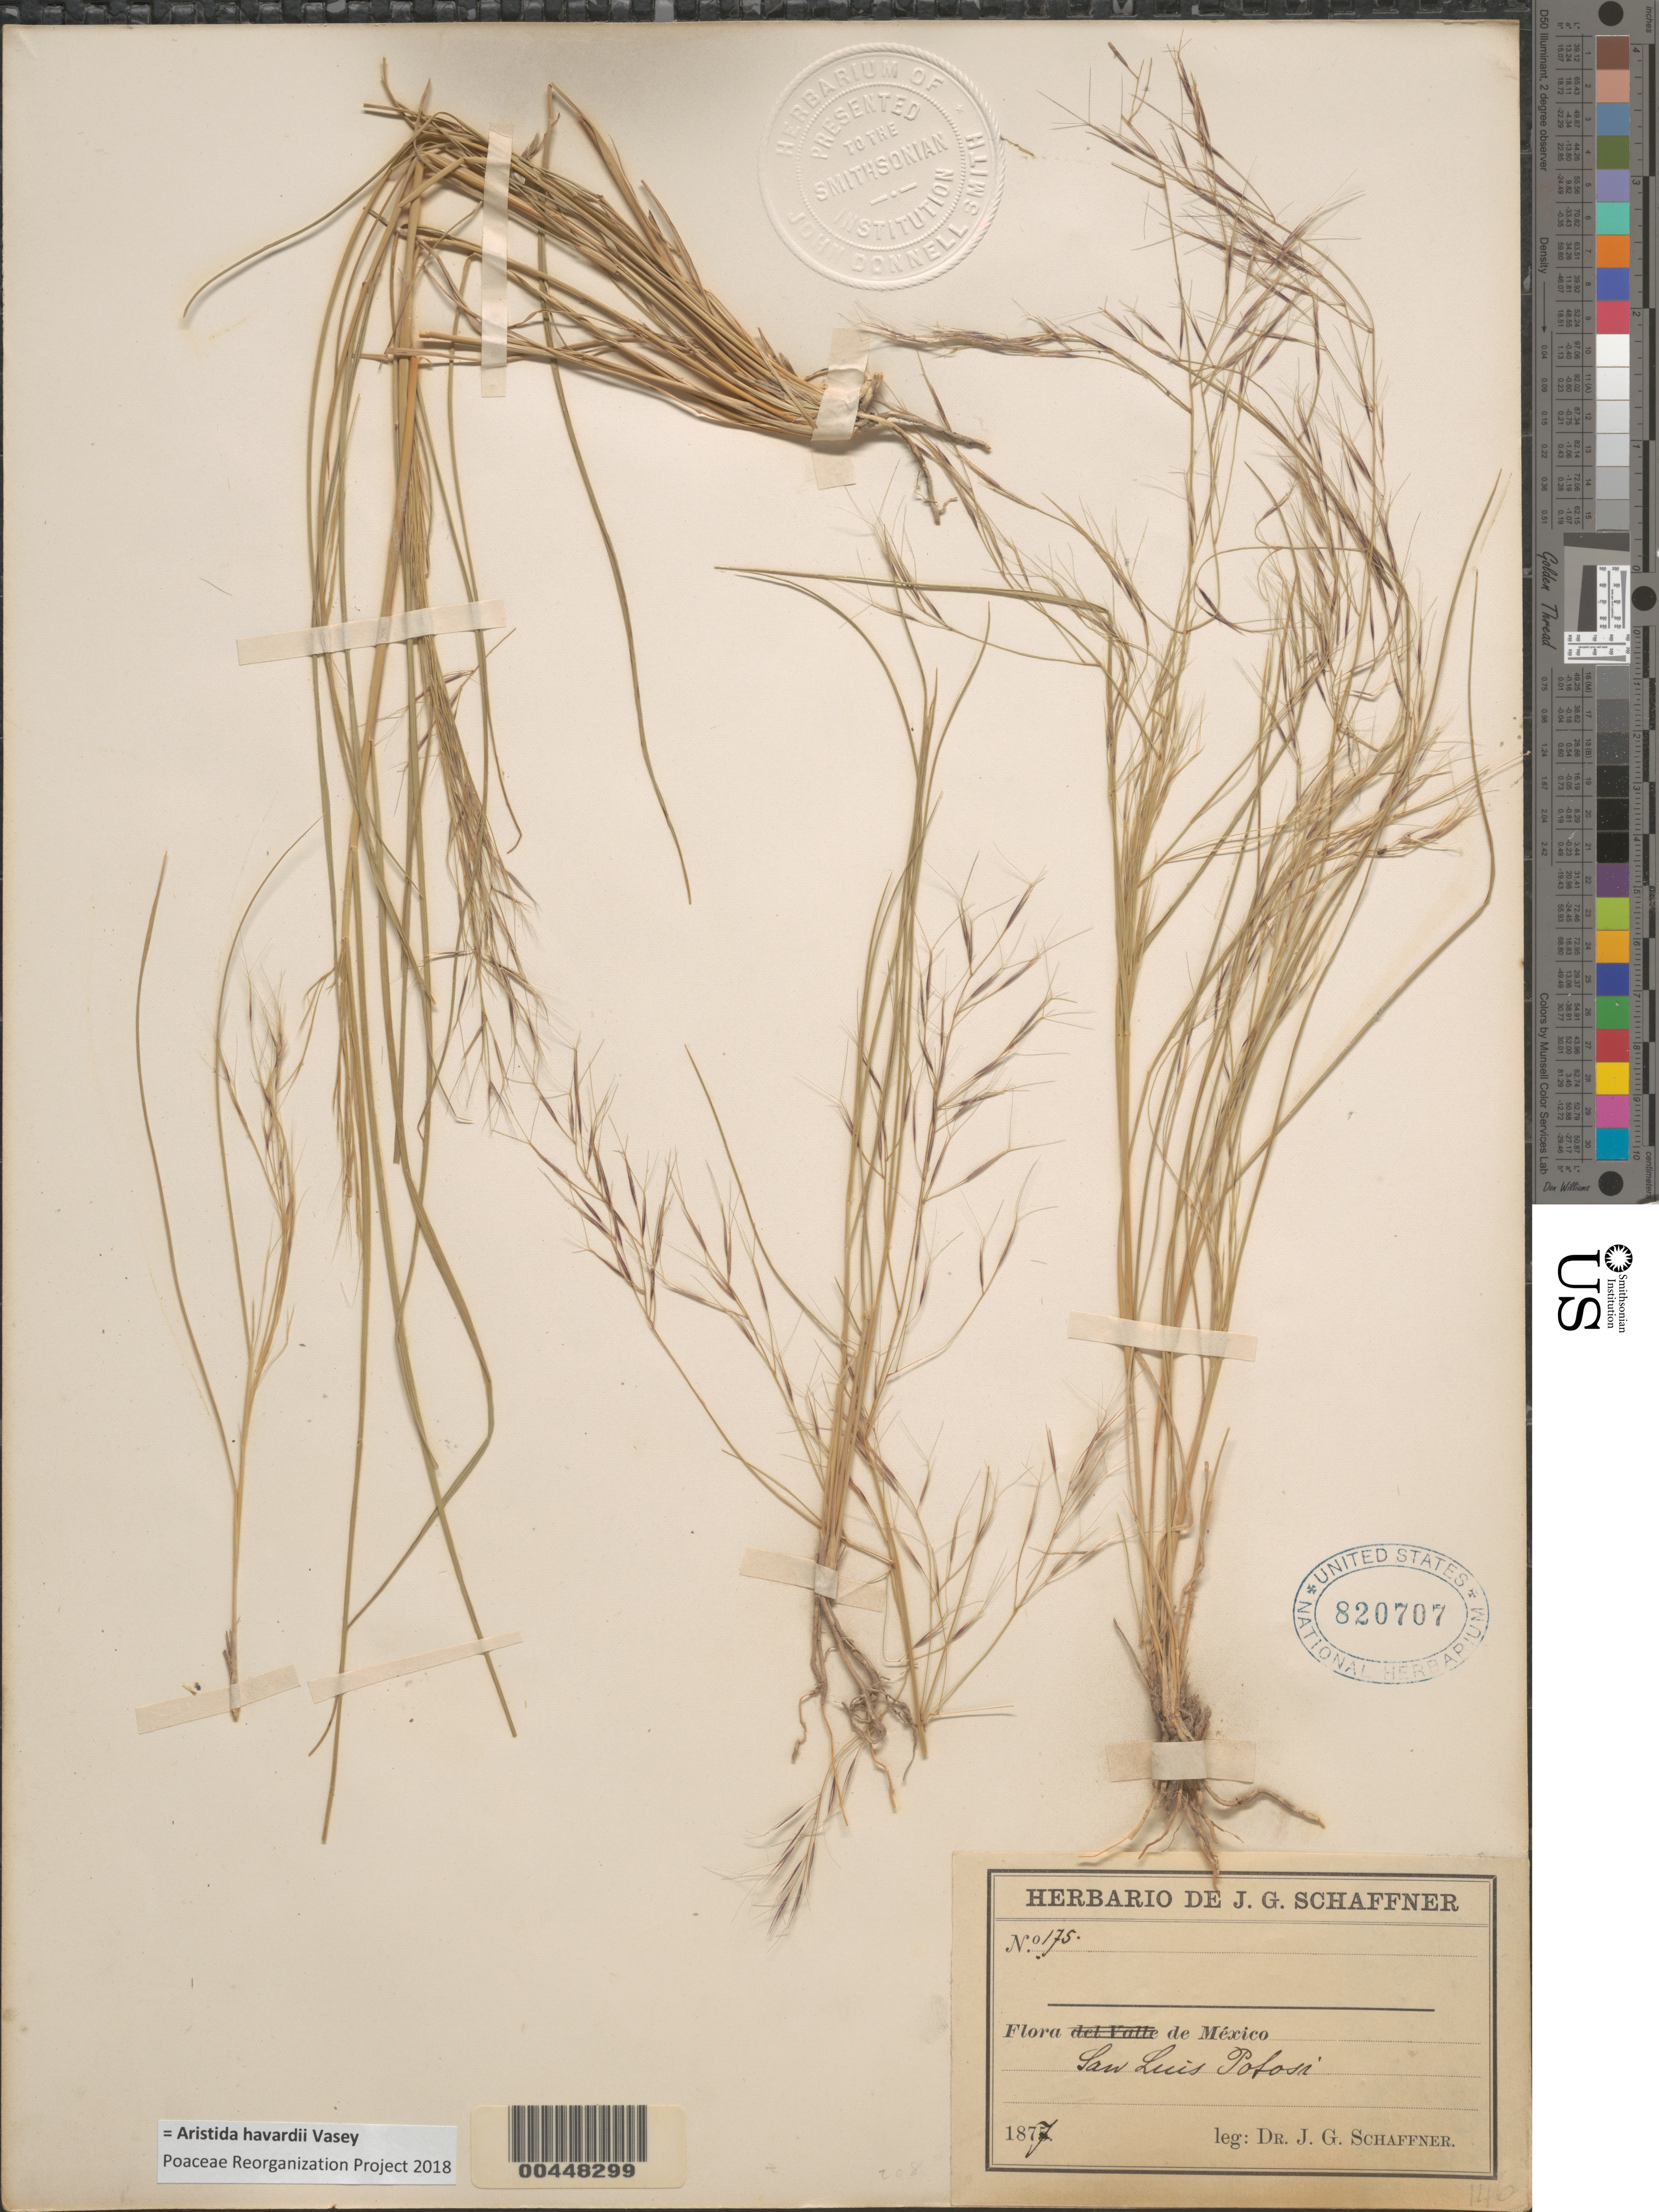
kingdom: Plantae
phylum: Tracheophyta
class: Liliopsida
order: Poales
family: Poaceae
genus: Aristida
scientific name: Aristida havardii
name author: Vasey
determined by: Poaceae Reorganization Project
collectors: J. G. Schaffner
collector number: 175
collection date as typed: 1877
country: Mexico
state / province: San Luis Potosi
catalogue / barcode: US 820707